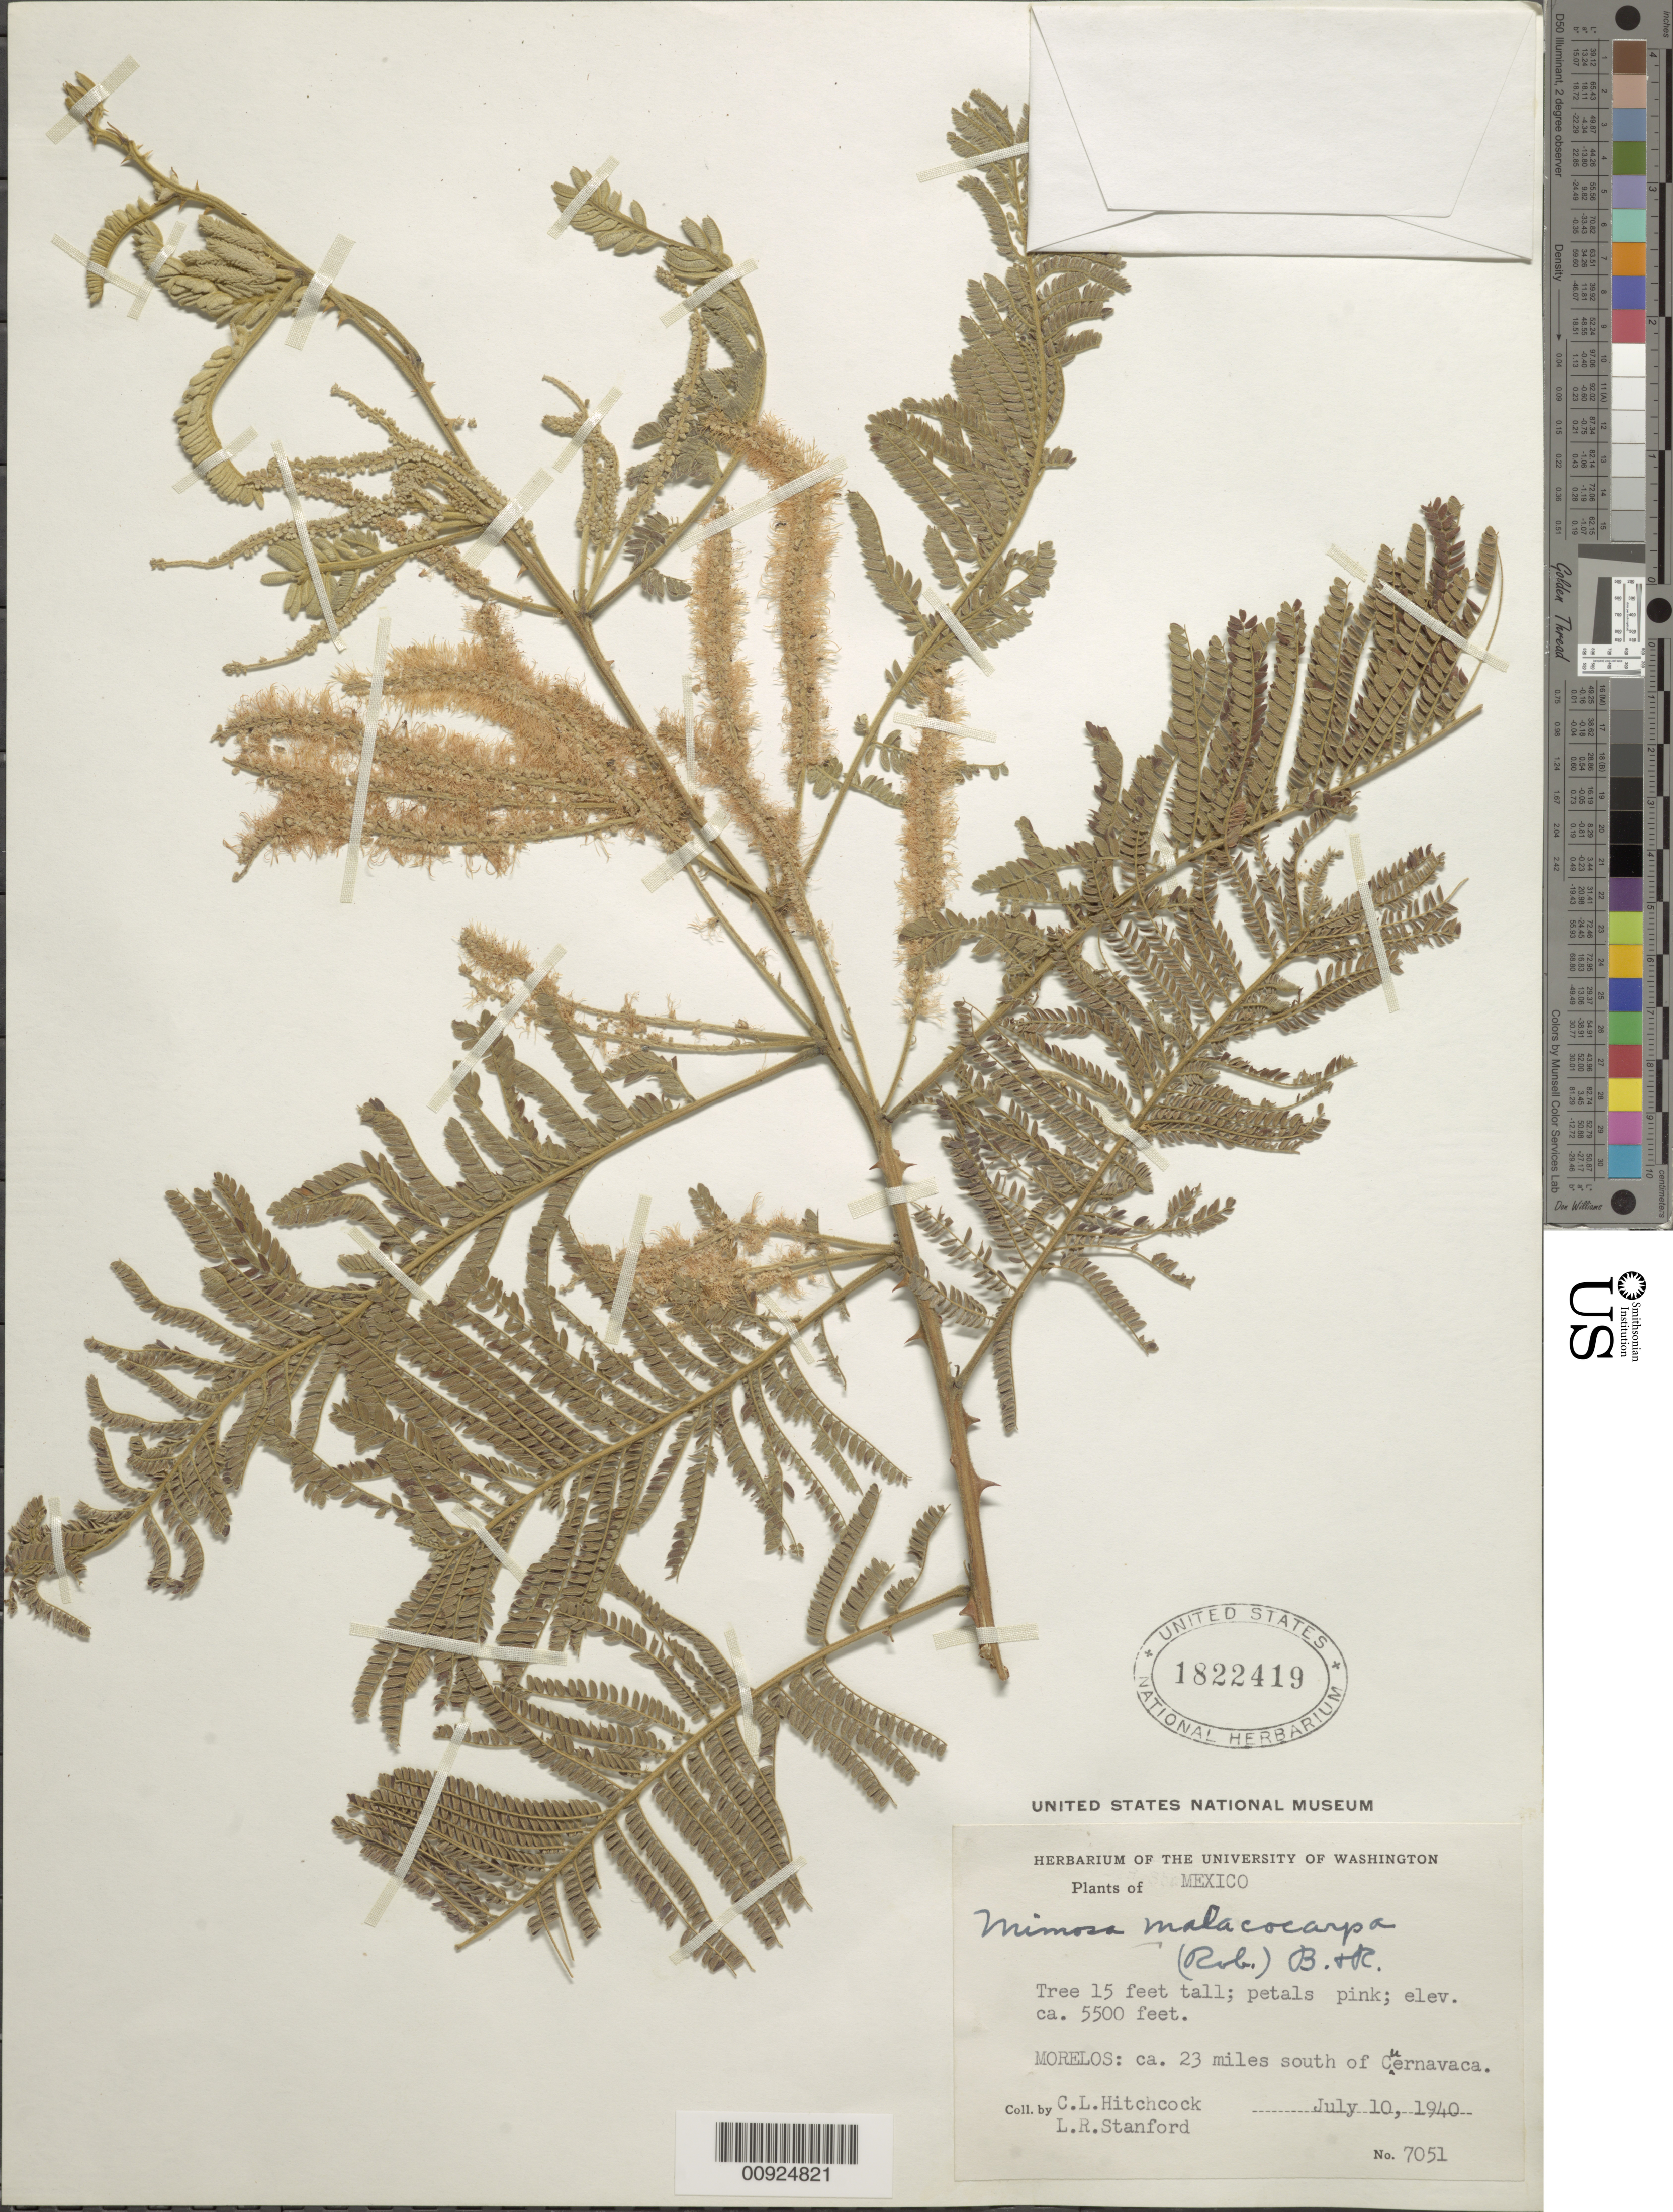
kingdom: Plantae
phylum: Tracheophyta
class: Magnoliopsida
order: Fabales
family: Fabaceae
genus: Mimosa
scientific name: Mimosa malacocarpa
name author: (B.L. Rob.) Britton & Rose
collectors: C. L. Hitchcock & L. R. Stanford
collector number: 7051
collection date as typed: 10 Jul 1940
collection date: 1940-07-10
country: Mexico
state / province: Morelos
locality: Morelos: ca. 23 miles south of Cuernavaca.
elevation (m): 1676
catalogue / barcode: US 1822419